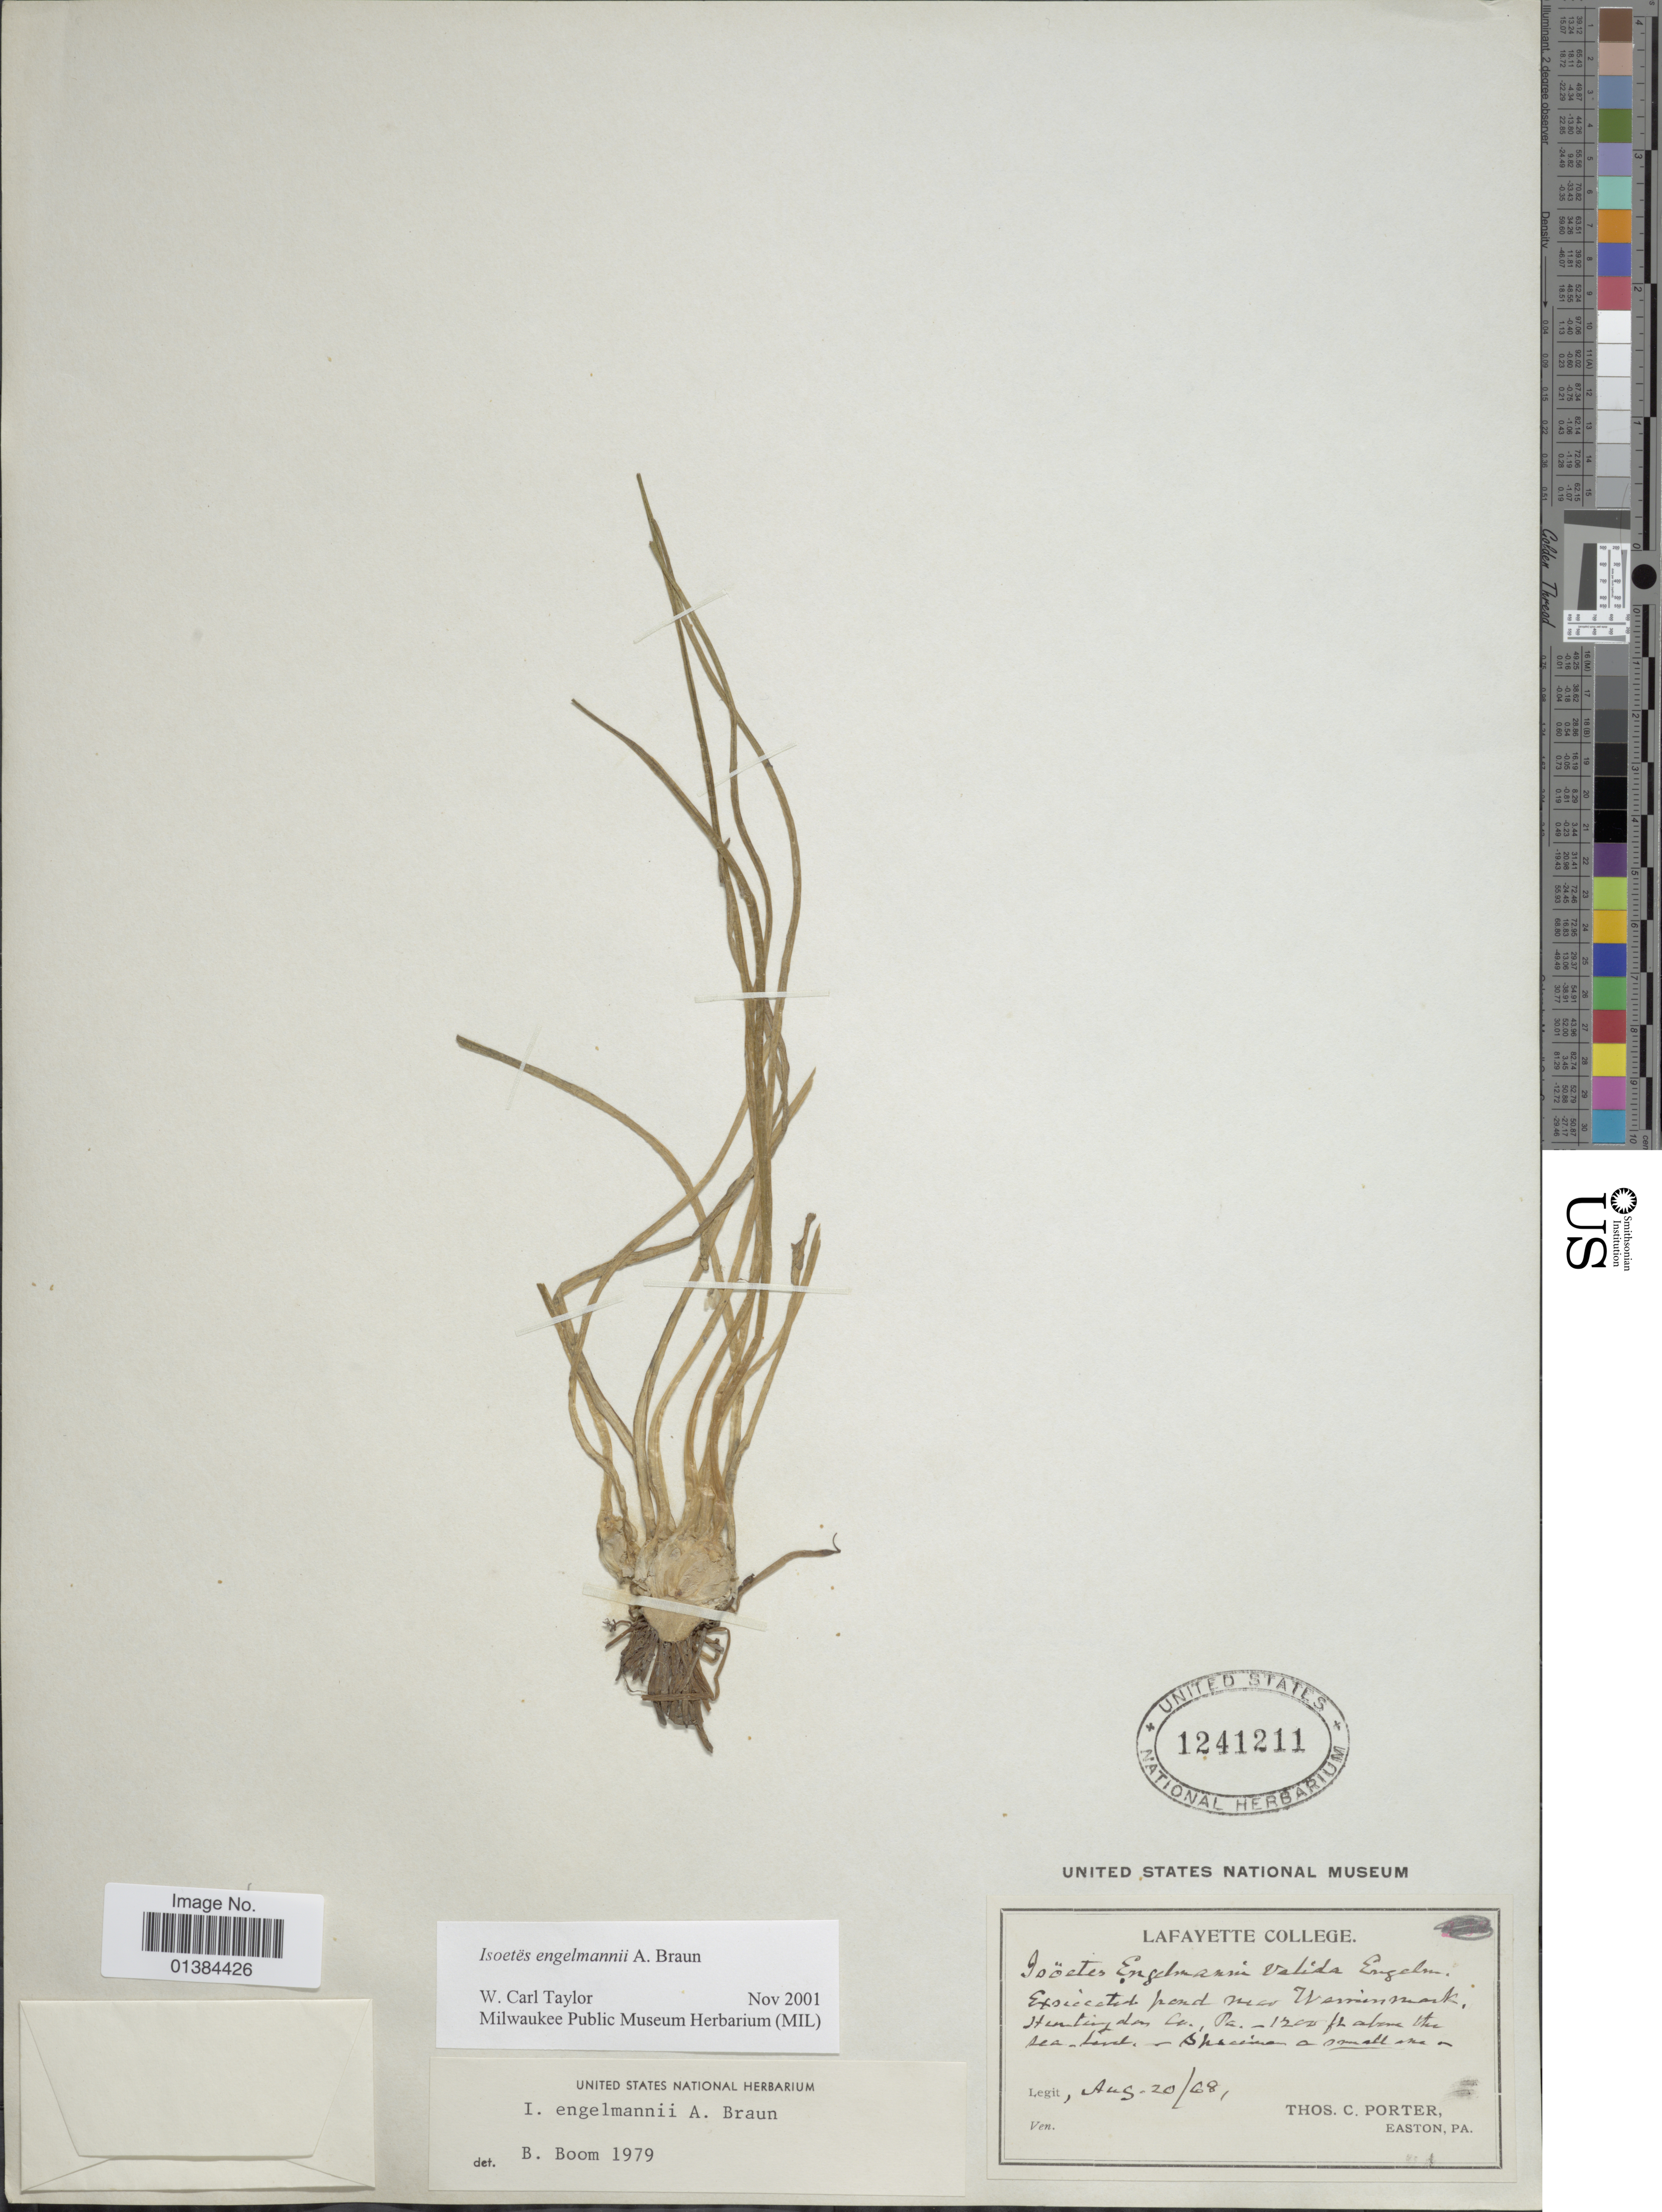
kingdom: Plantae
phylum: Tracheophyta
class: Lycopodiopsida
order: Isoetales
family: Isoetaceae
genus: Isoetes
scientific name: Isoetes engelmannii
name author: A. Braun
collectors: T. C. Porter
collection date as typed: Transcribed d/m/y: 20/8/68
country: United States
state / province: Pennsylvania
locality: Exsiccated pond near Warriors Mark, Huntingdon Co.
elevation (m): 366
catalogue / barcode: US 1241211